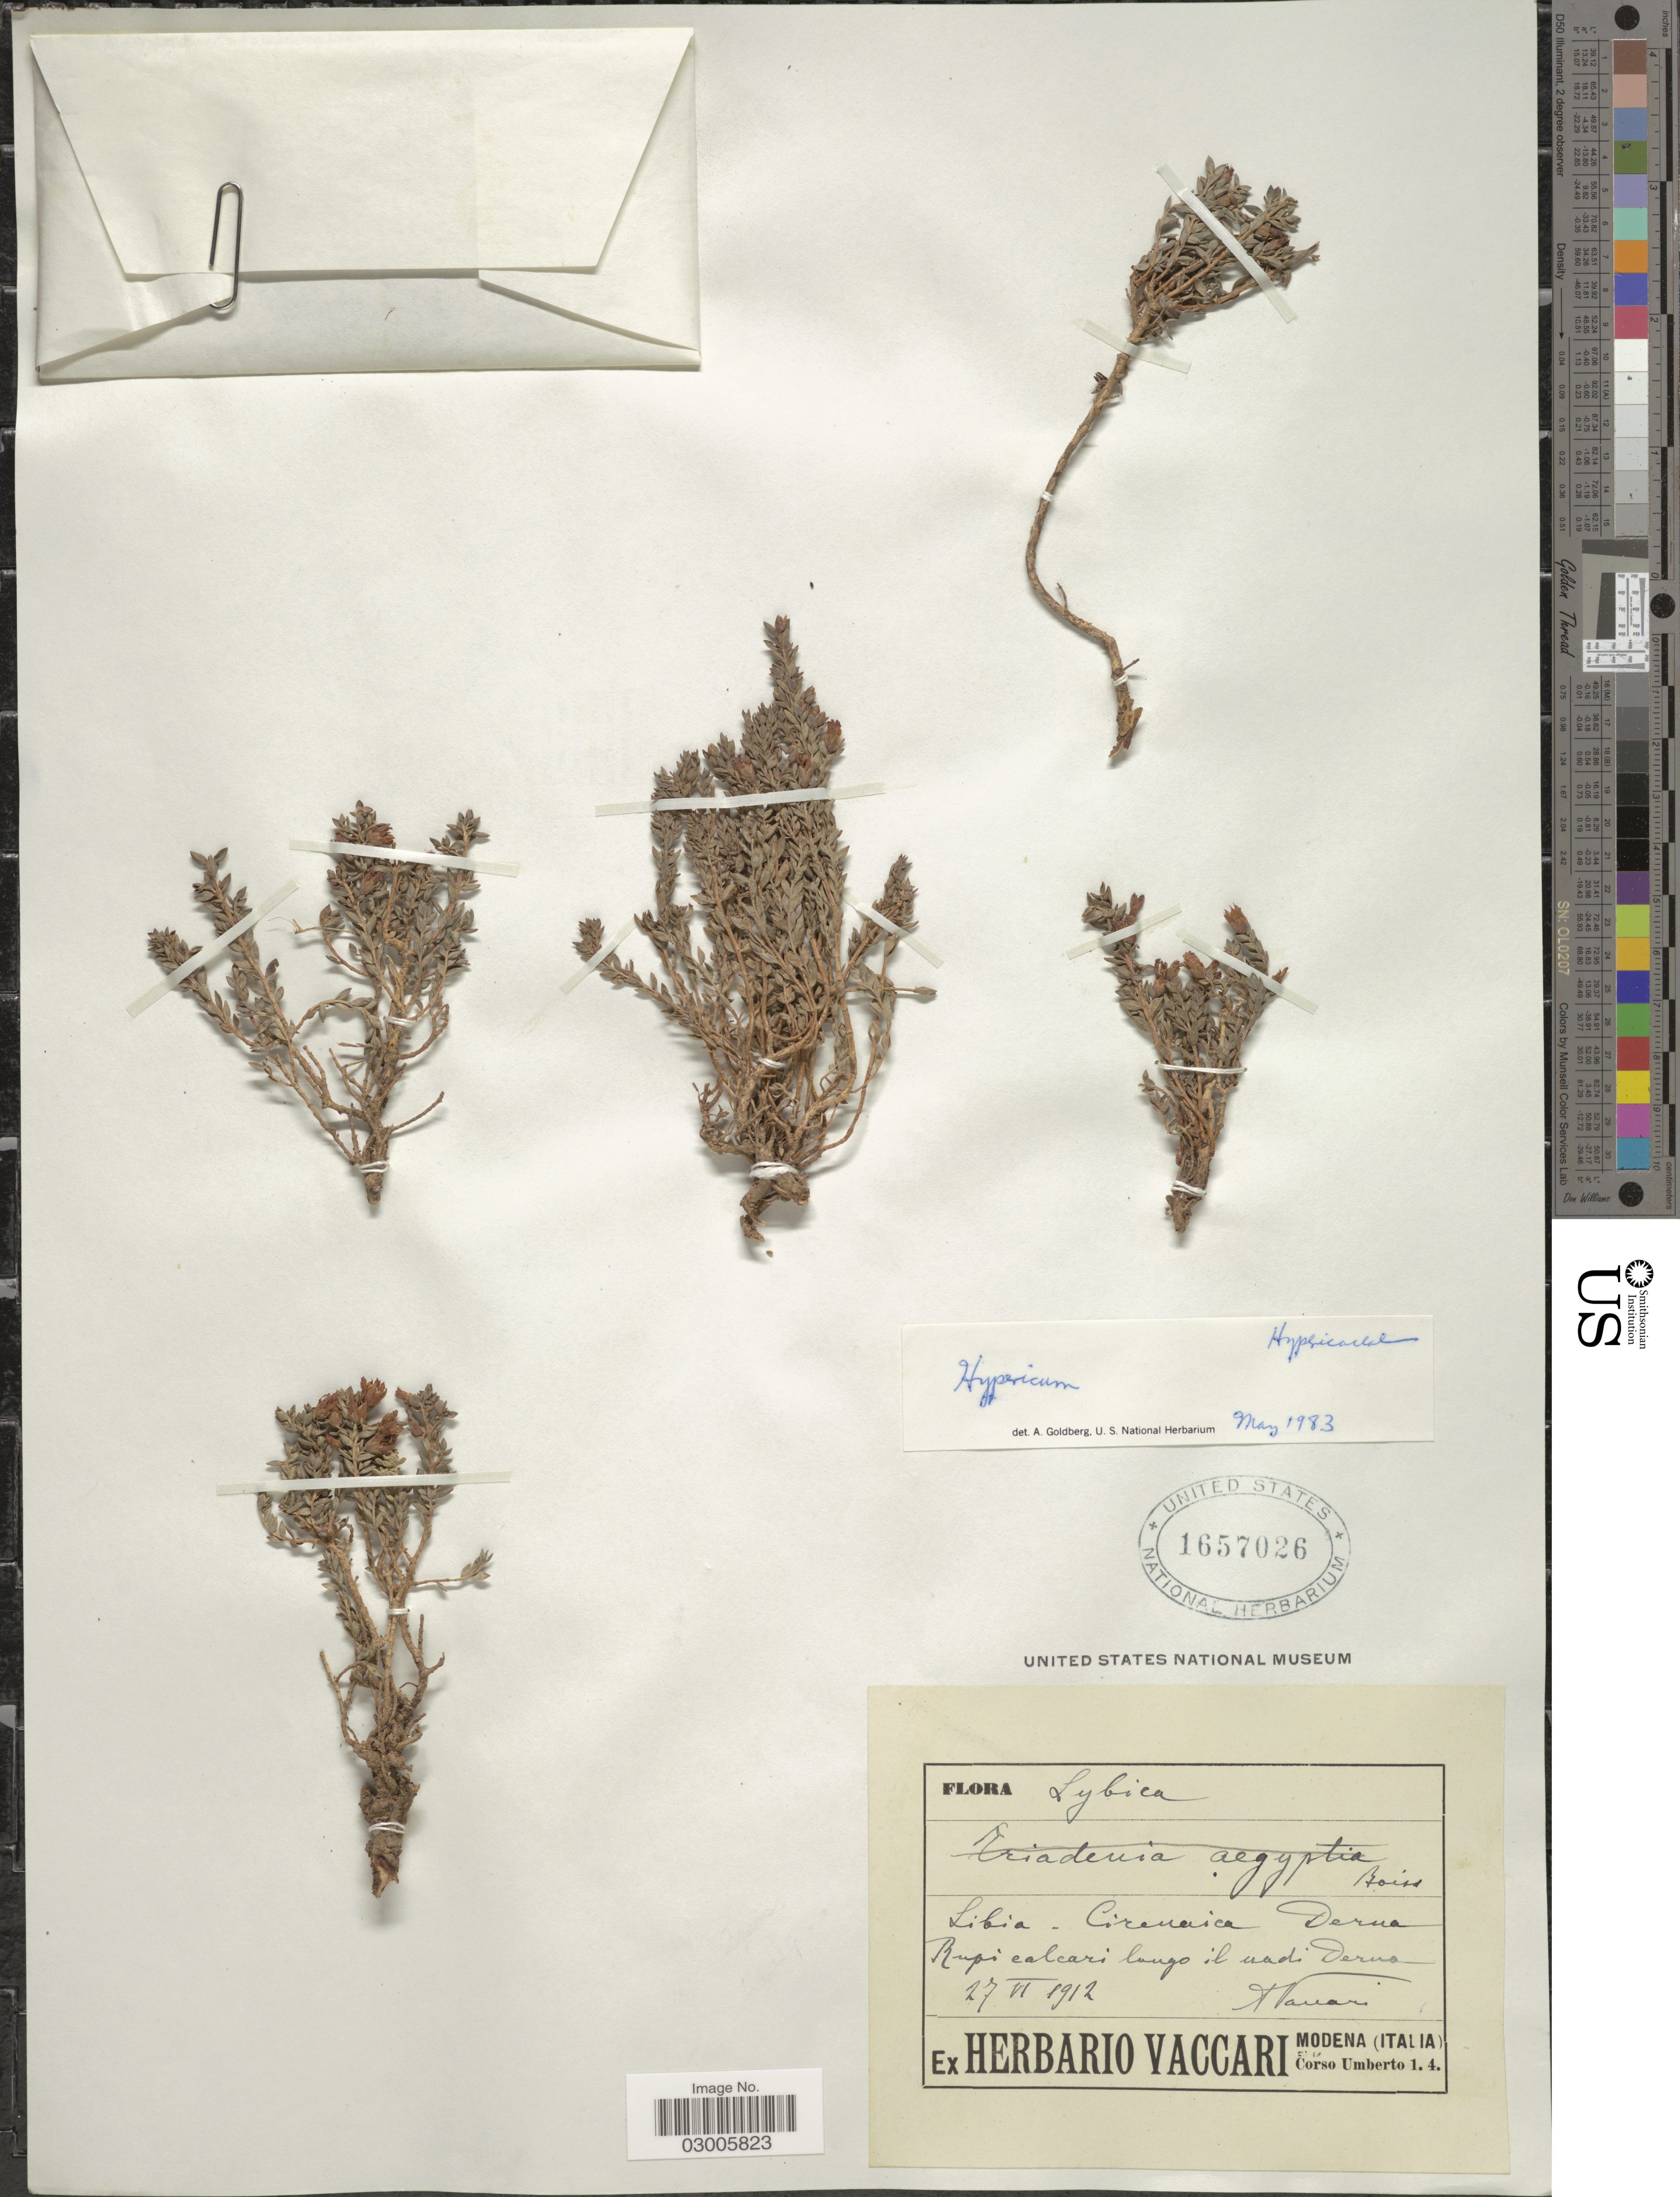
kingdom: Plantae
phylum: Tracheophyta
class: Magnoliopsida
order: Malpighiales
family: Hypericaceae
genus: Hypericum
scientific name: Hypericum sp.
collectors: A. Vaccari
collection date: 1912-06-27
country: Libya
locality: Lybica, Libia - Cirenaica Derna Rupi calcari lungo il uadi Derna.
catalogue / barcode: US 1657026